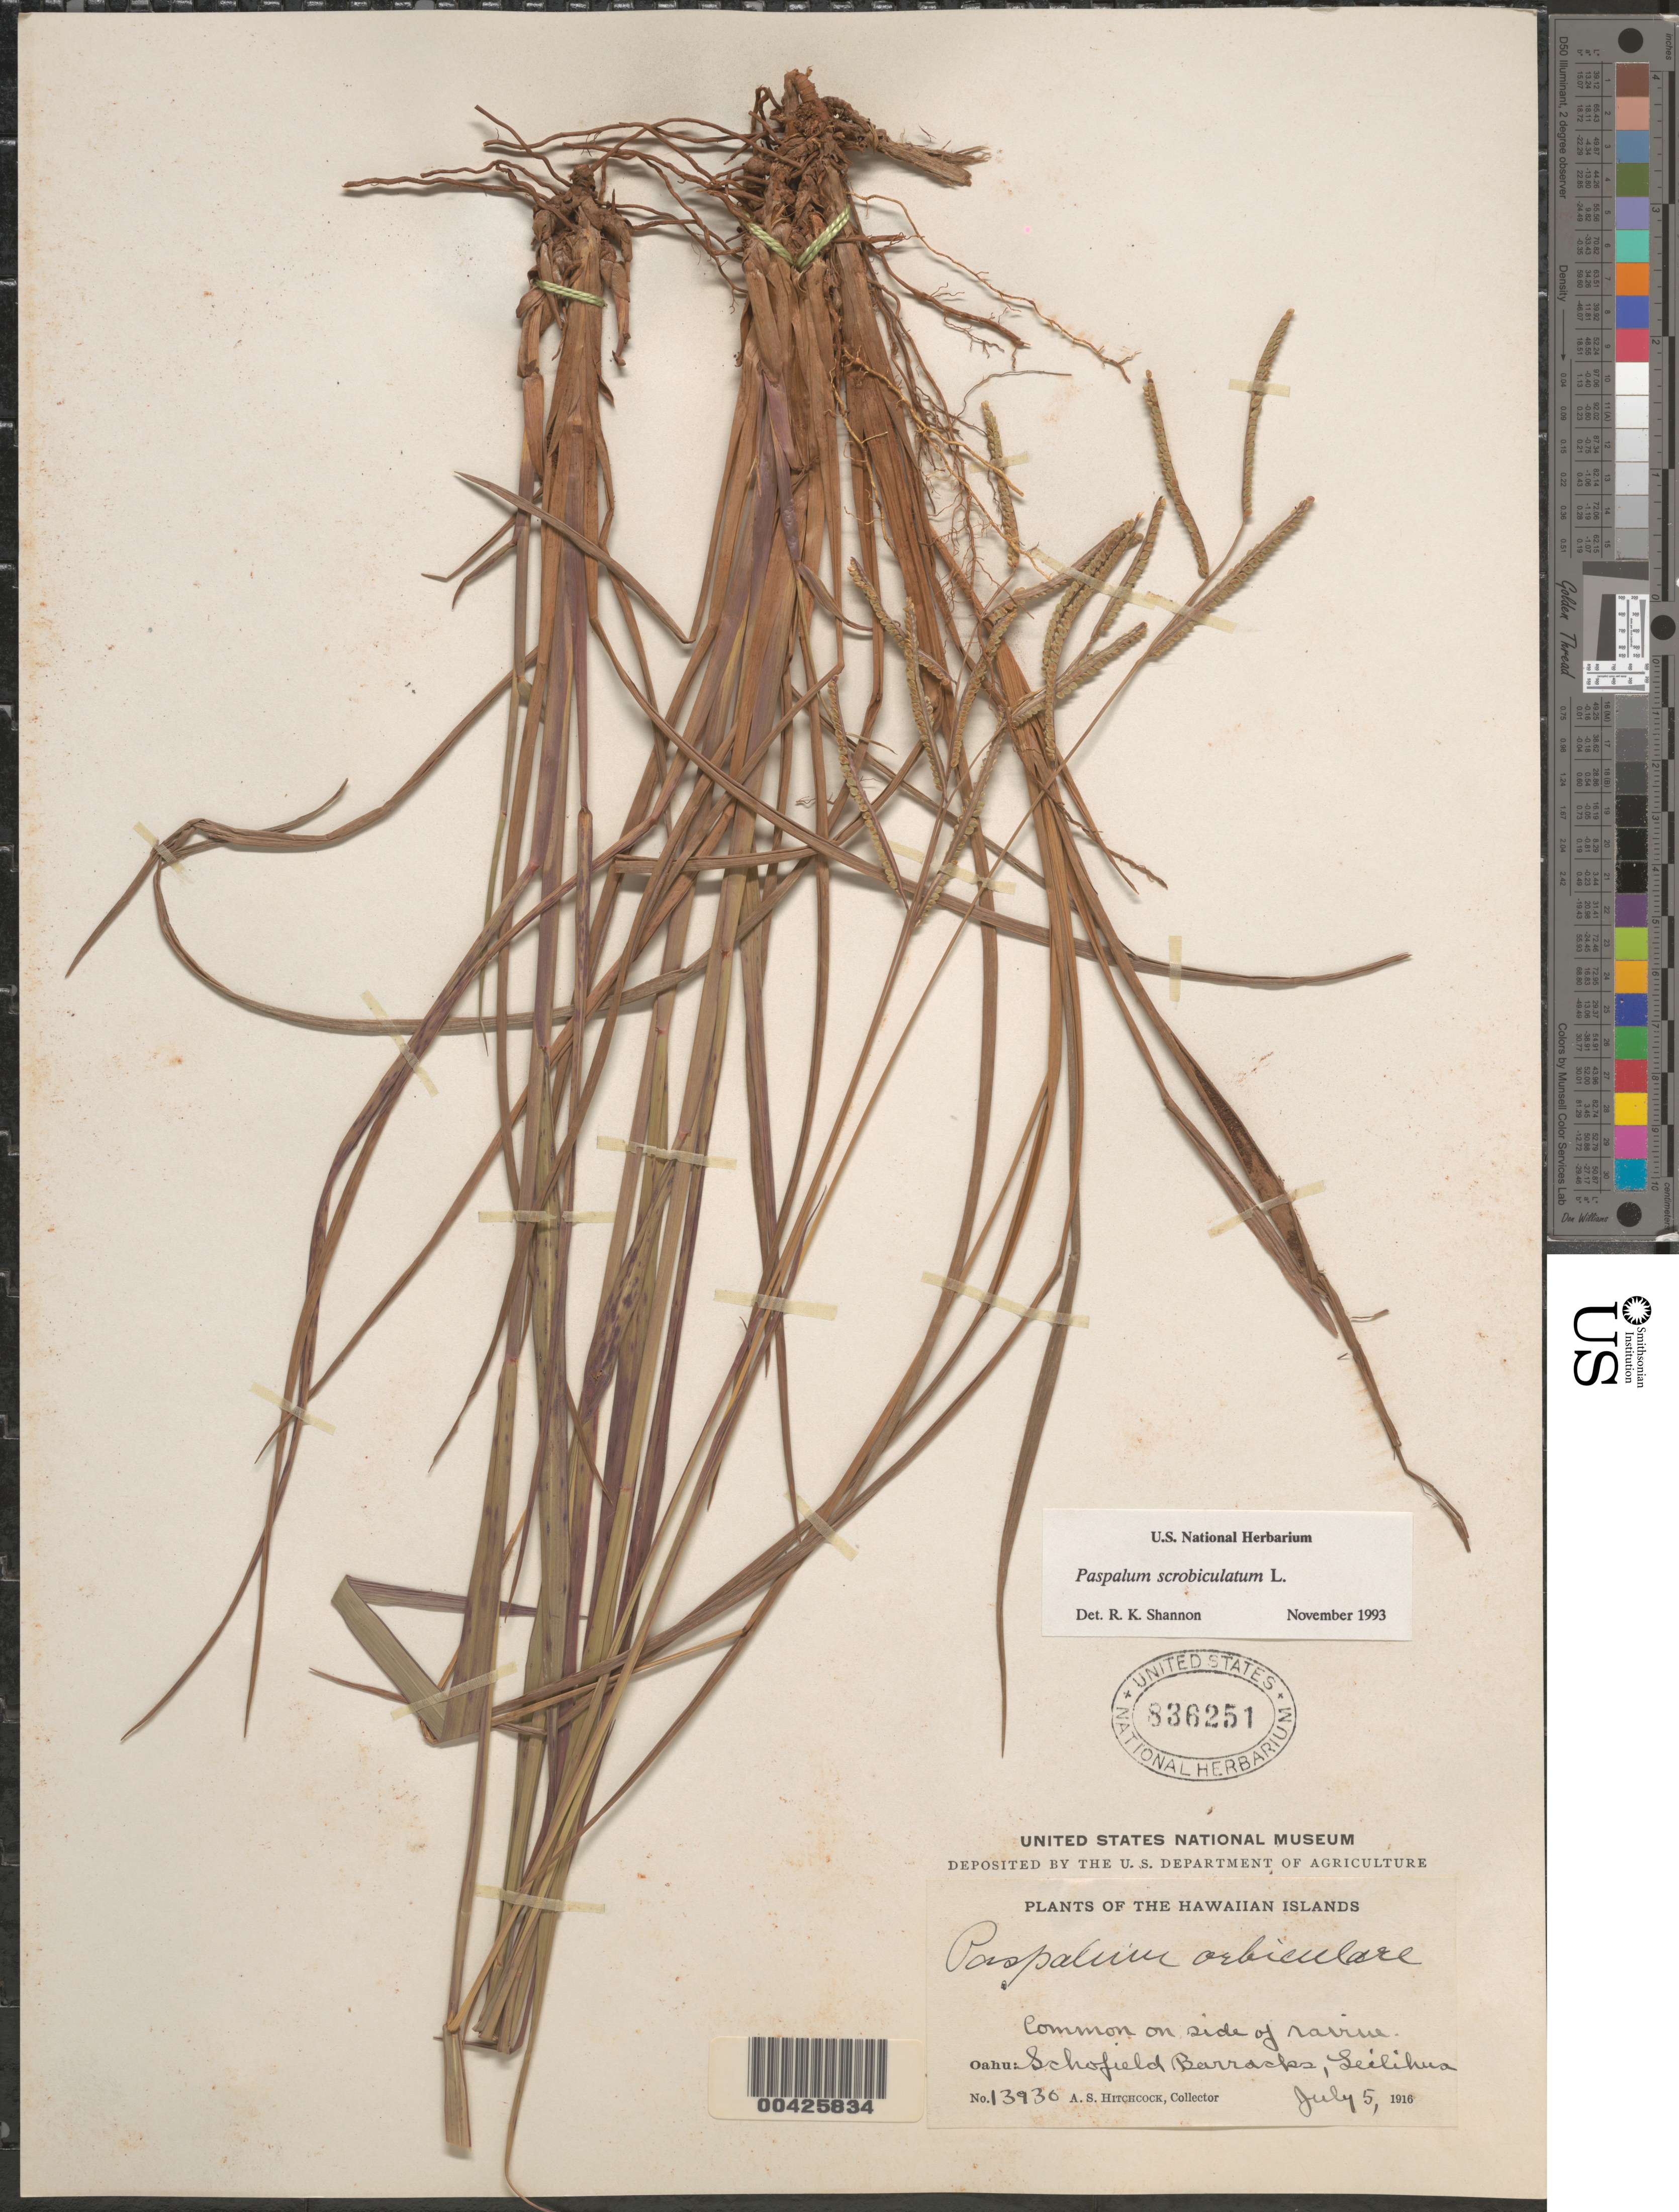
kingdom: Plantae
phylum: Tracheophyta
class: Liliopsida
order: Poales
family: Poaceae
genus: Paspalum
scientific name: Paspalum scrobiculatum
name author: L.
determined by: Shannon, R. K., (UNITED STATES)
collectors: A. S. Hitchcock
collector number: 13930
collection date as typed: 5 Jul 1916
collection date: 1916-07-05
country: United States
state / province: Hawaii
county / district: Honolulu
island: Oahu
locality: Schofield Barracks, Leilihua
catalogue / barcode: US 836251